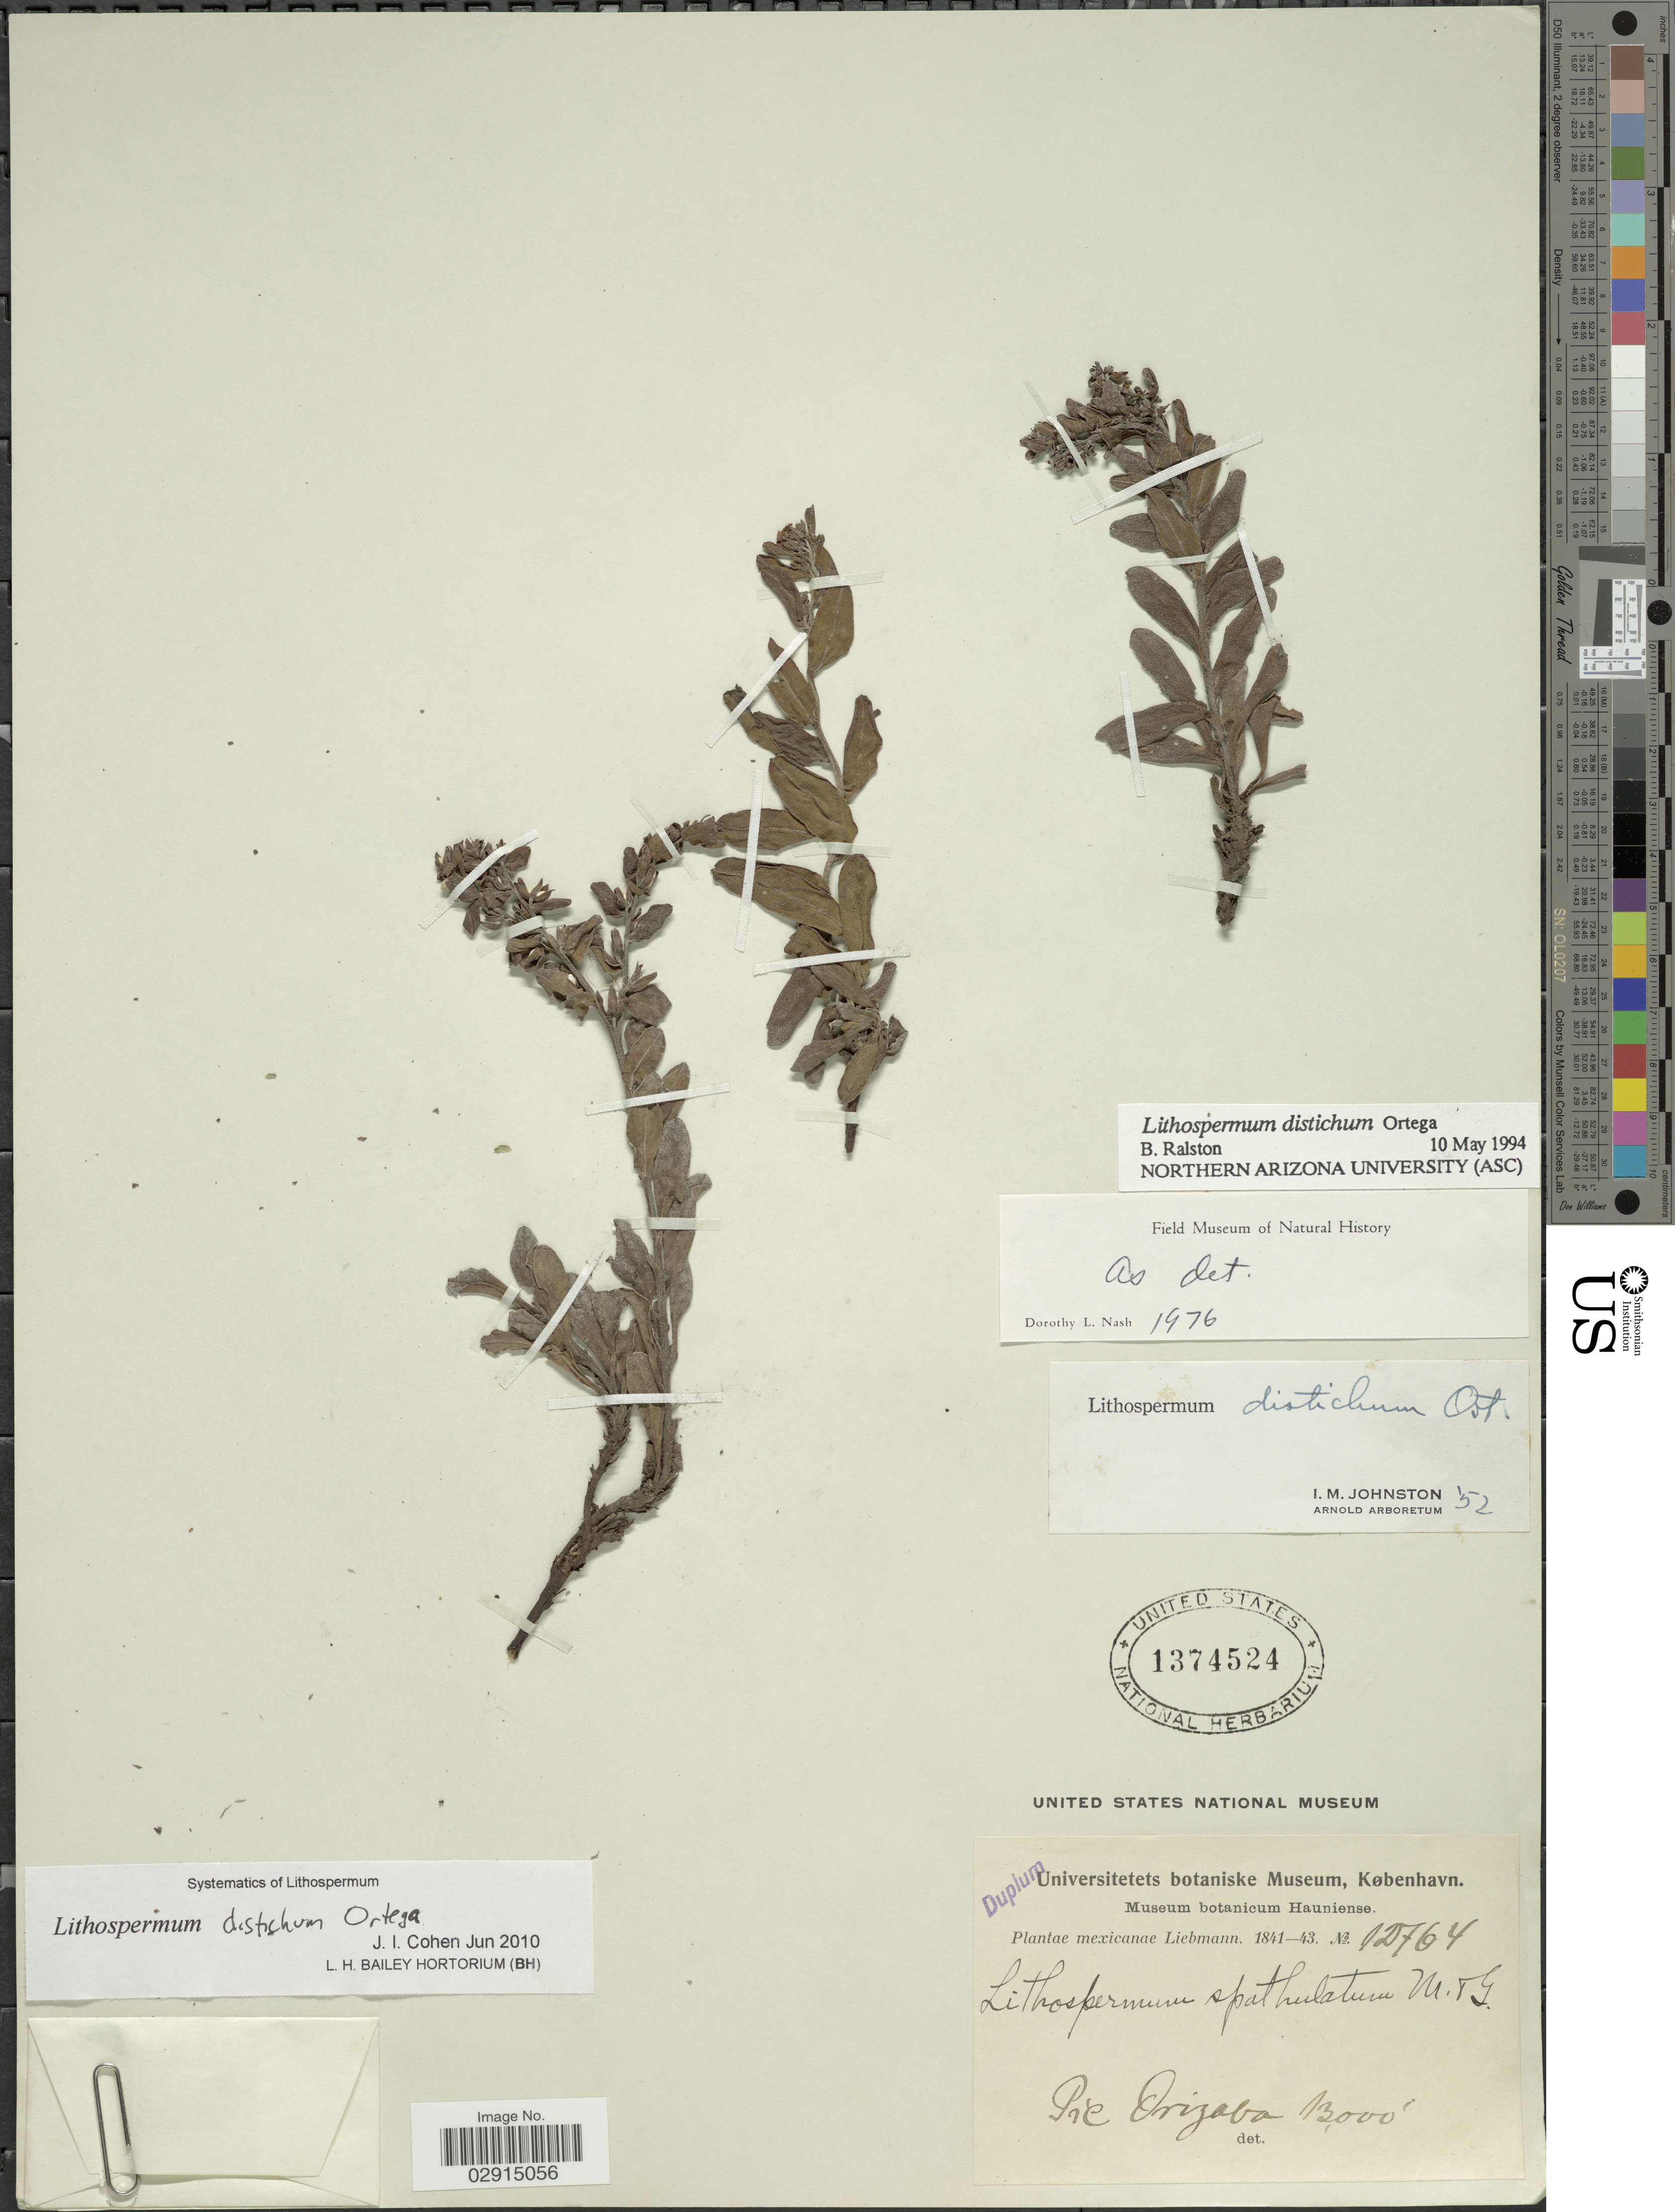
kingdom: Plantae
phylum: Tracheophyta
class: Magnoliopsida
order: Boraginales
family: Boraginaceae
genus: Lithospermum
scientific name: Lithospermum distichum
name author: Ortega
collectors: Liebmann, --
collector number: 12764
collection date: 1841/1843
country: Mexico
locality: Pic Orizaba.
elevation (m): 3962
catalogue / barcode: US 1374524